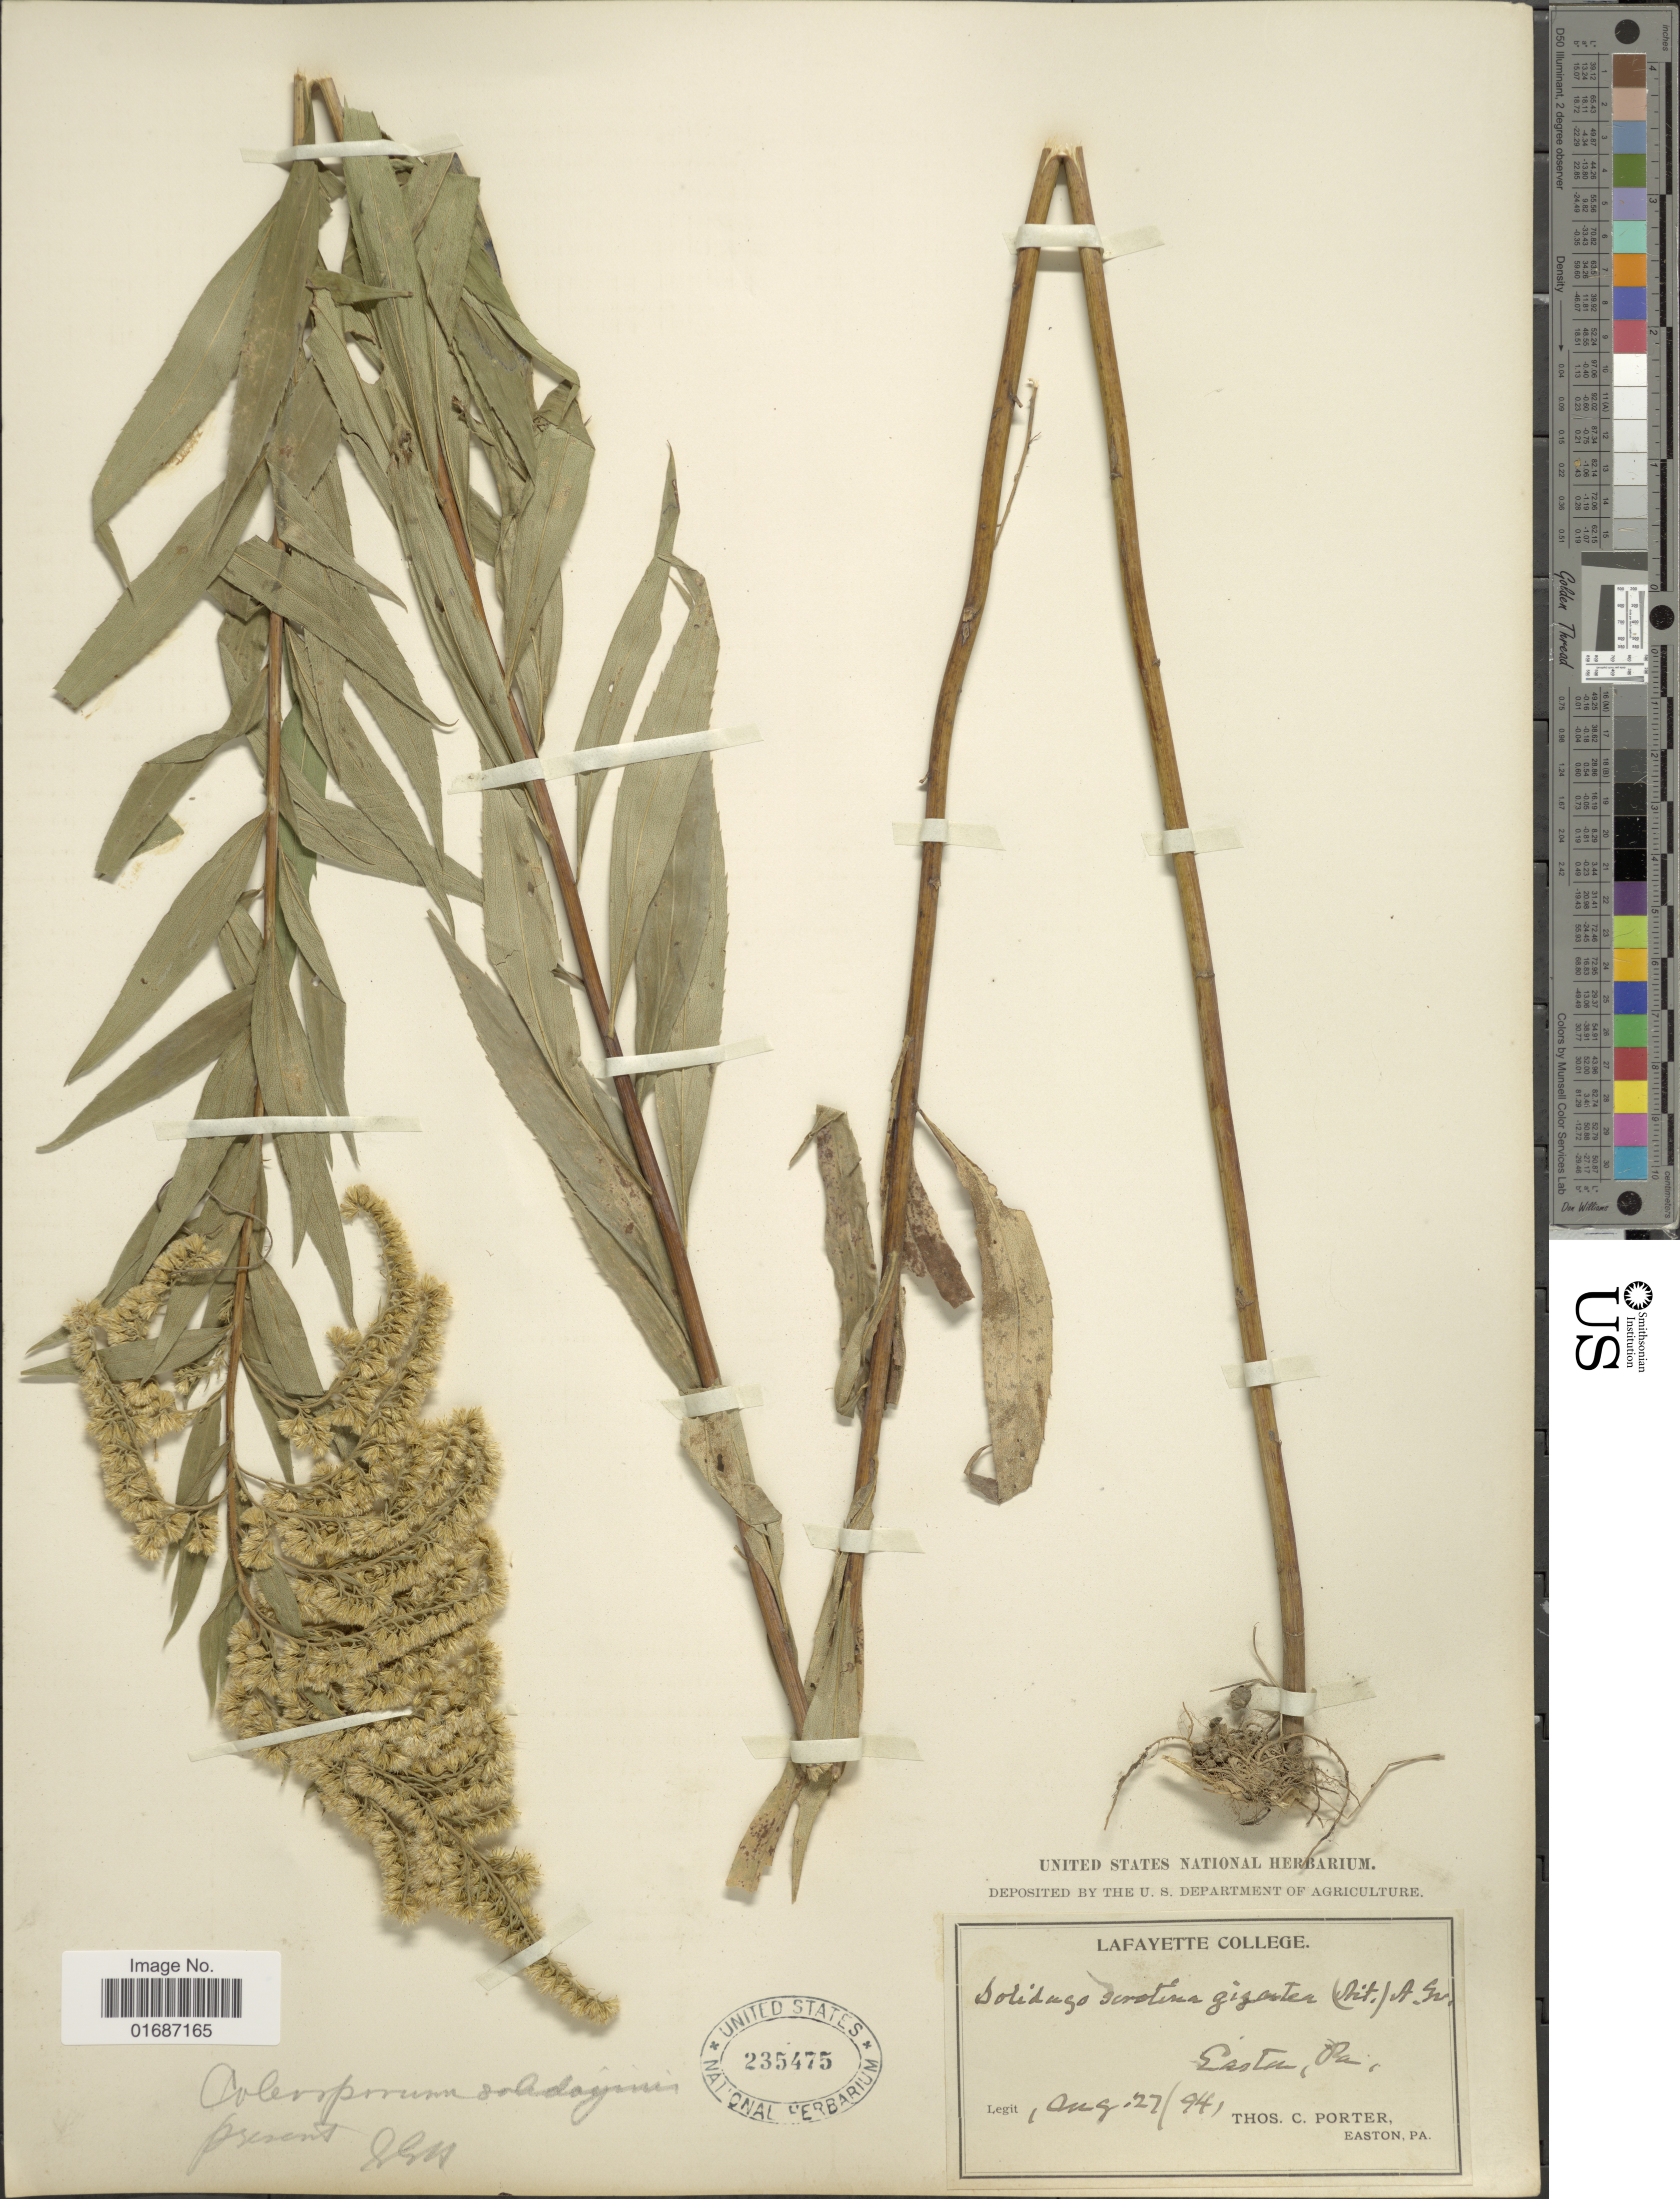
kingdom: Plantae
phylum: Tracheophyta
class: Magnoliopsida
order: Asterales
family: Asteraceae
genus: Solidago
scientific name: Solidago gigantea var. leiophylla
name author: Fernald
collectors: T. C. Porter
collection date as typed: Transcribed d/m/y: 27/8/94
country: United States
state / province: Pennsylvania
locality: Easton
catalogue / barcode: US 235475